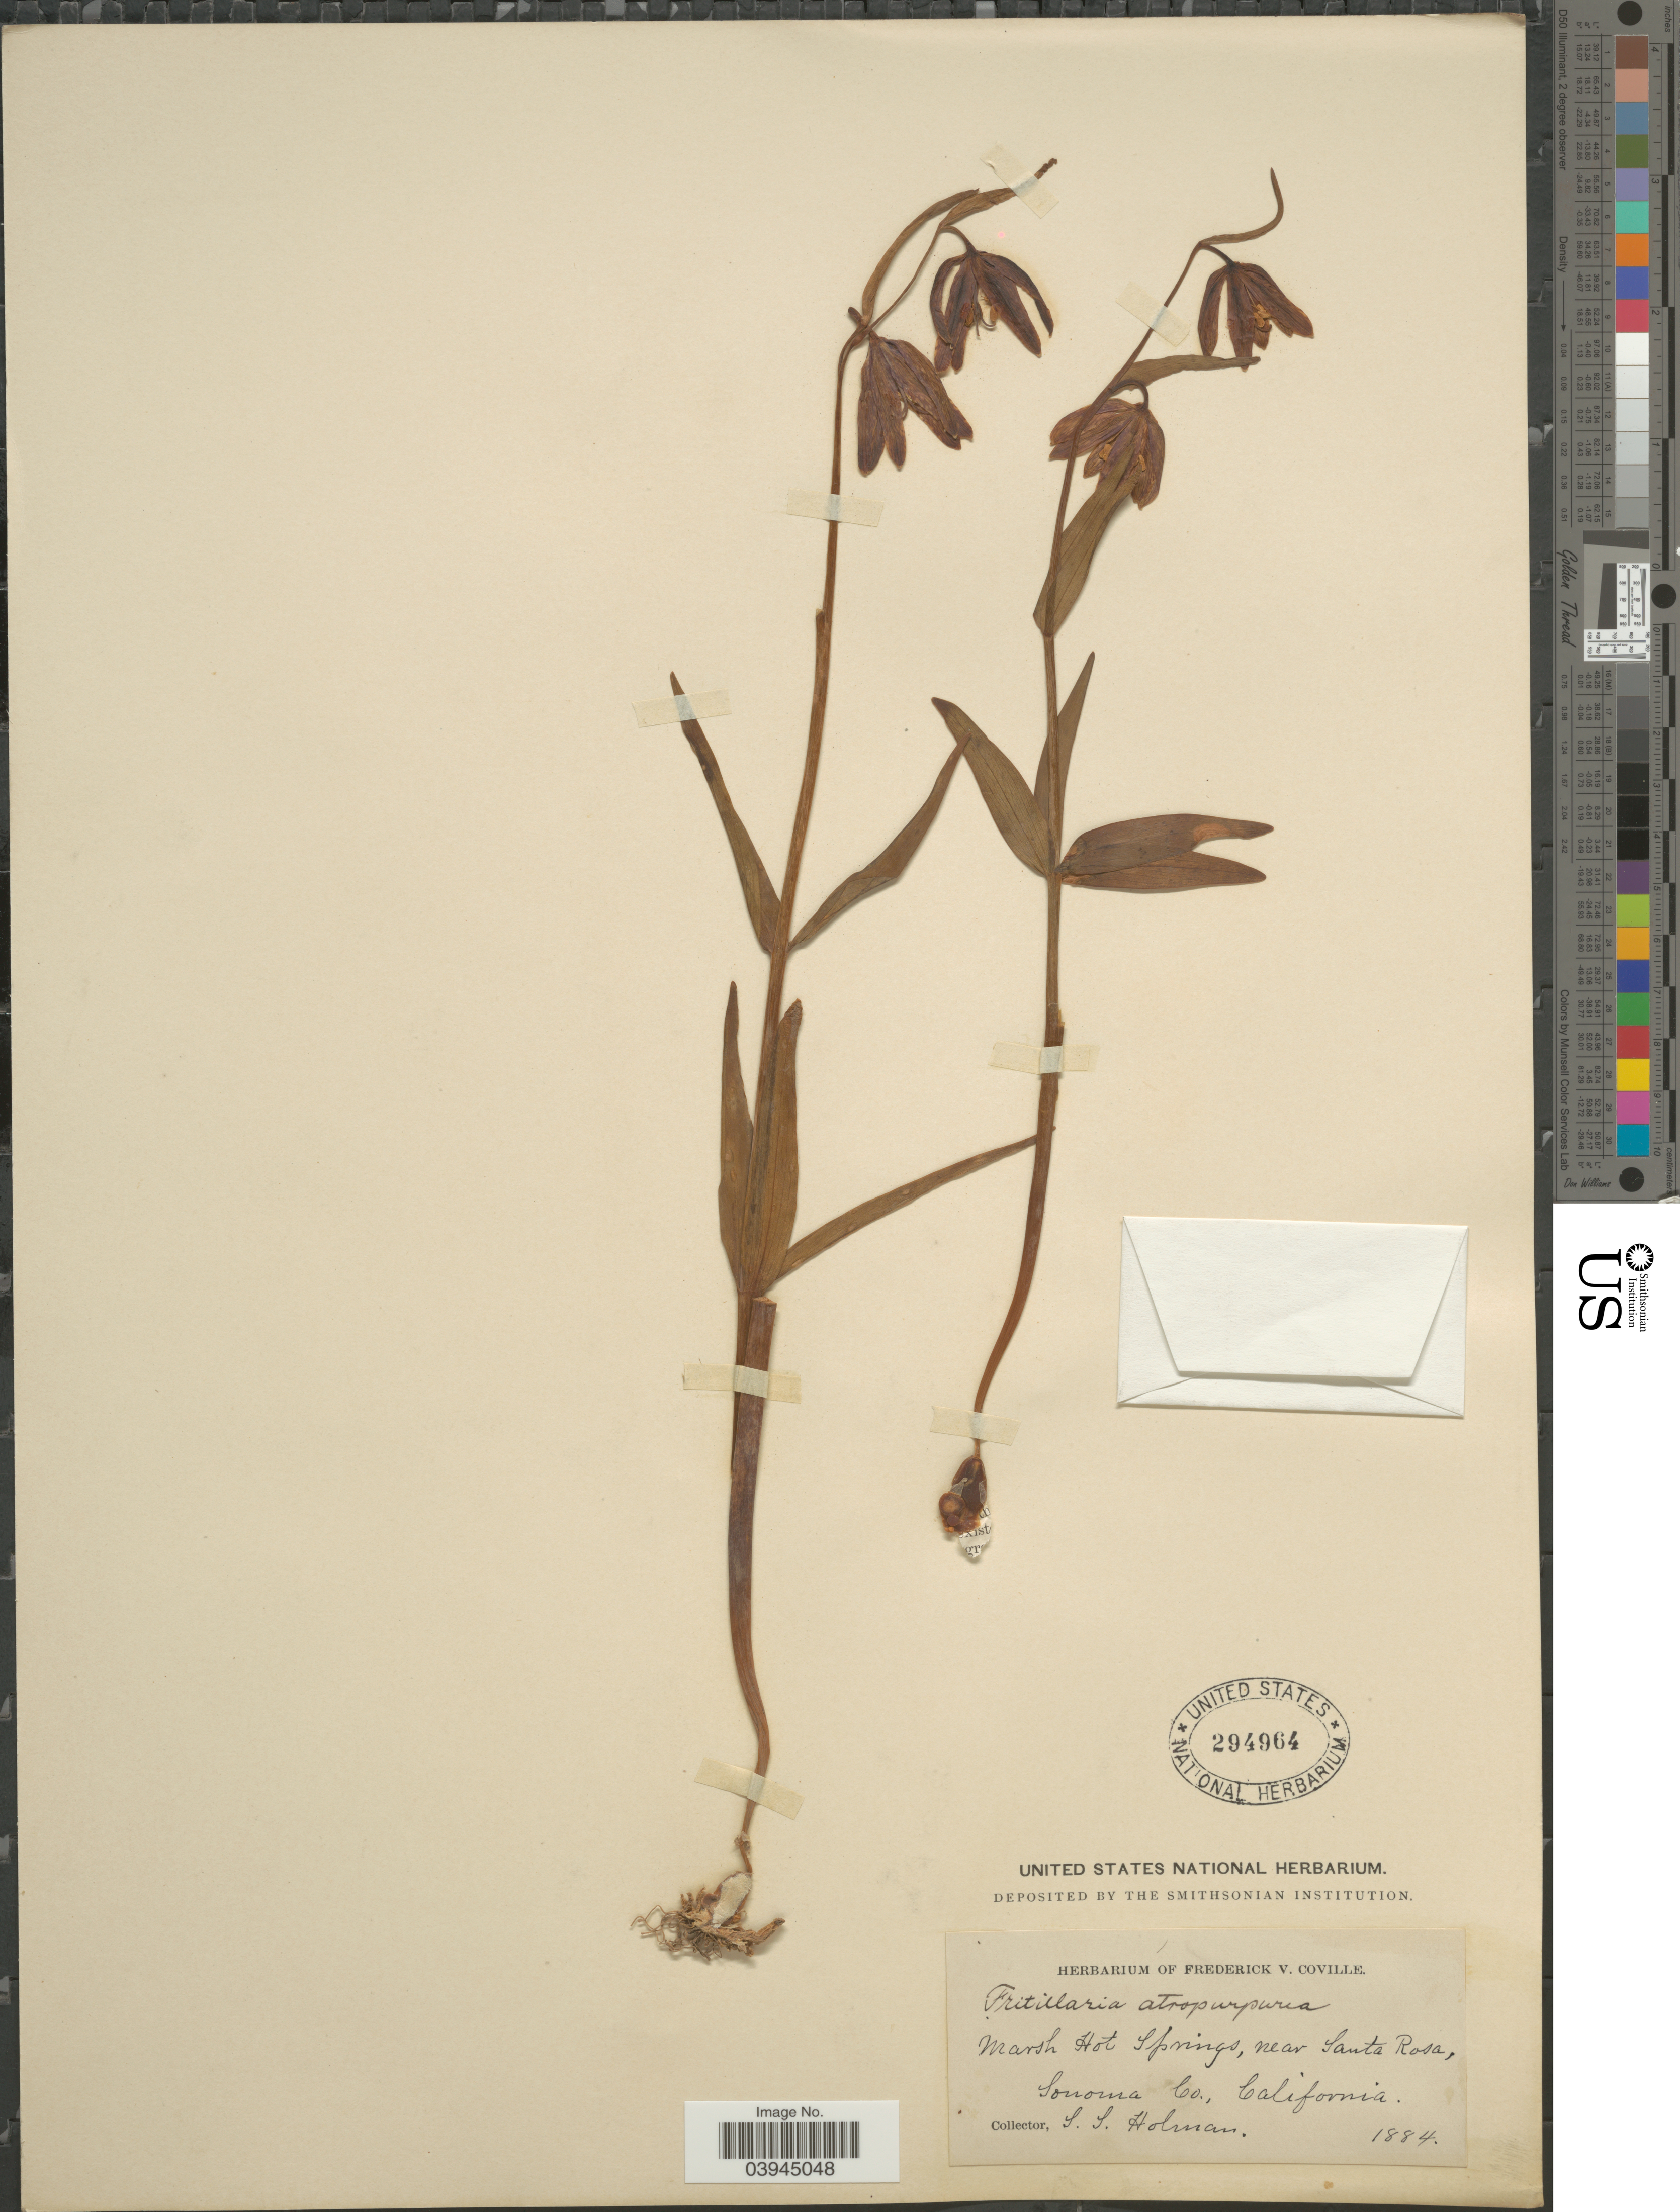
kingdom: Plantae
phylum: Tracheophyta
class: Liliopsida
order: Liliales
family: Liliaceae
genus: Fritillaria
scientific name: Fritillaria atropurpurea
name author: Nutt.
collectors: S. Holman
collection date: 1884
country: United States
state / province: California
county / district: Sonoma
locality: Marsh Hot Springs, near Santa Rosa, Sonoma Co.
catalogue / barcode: US 294964